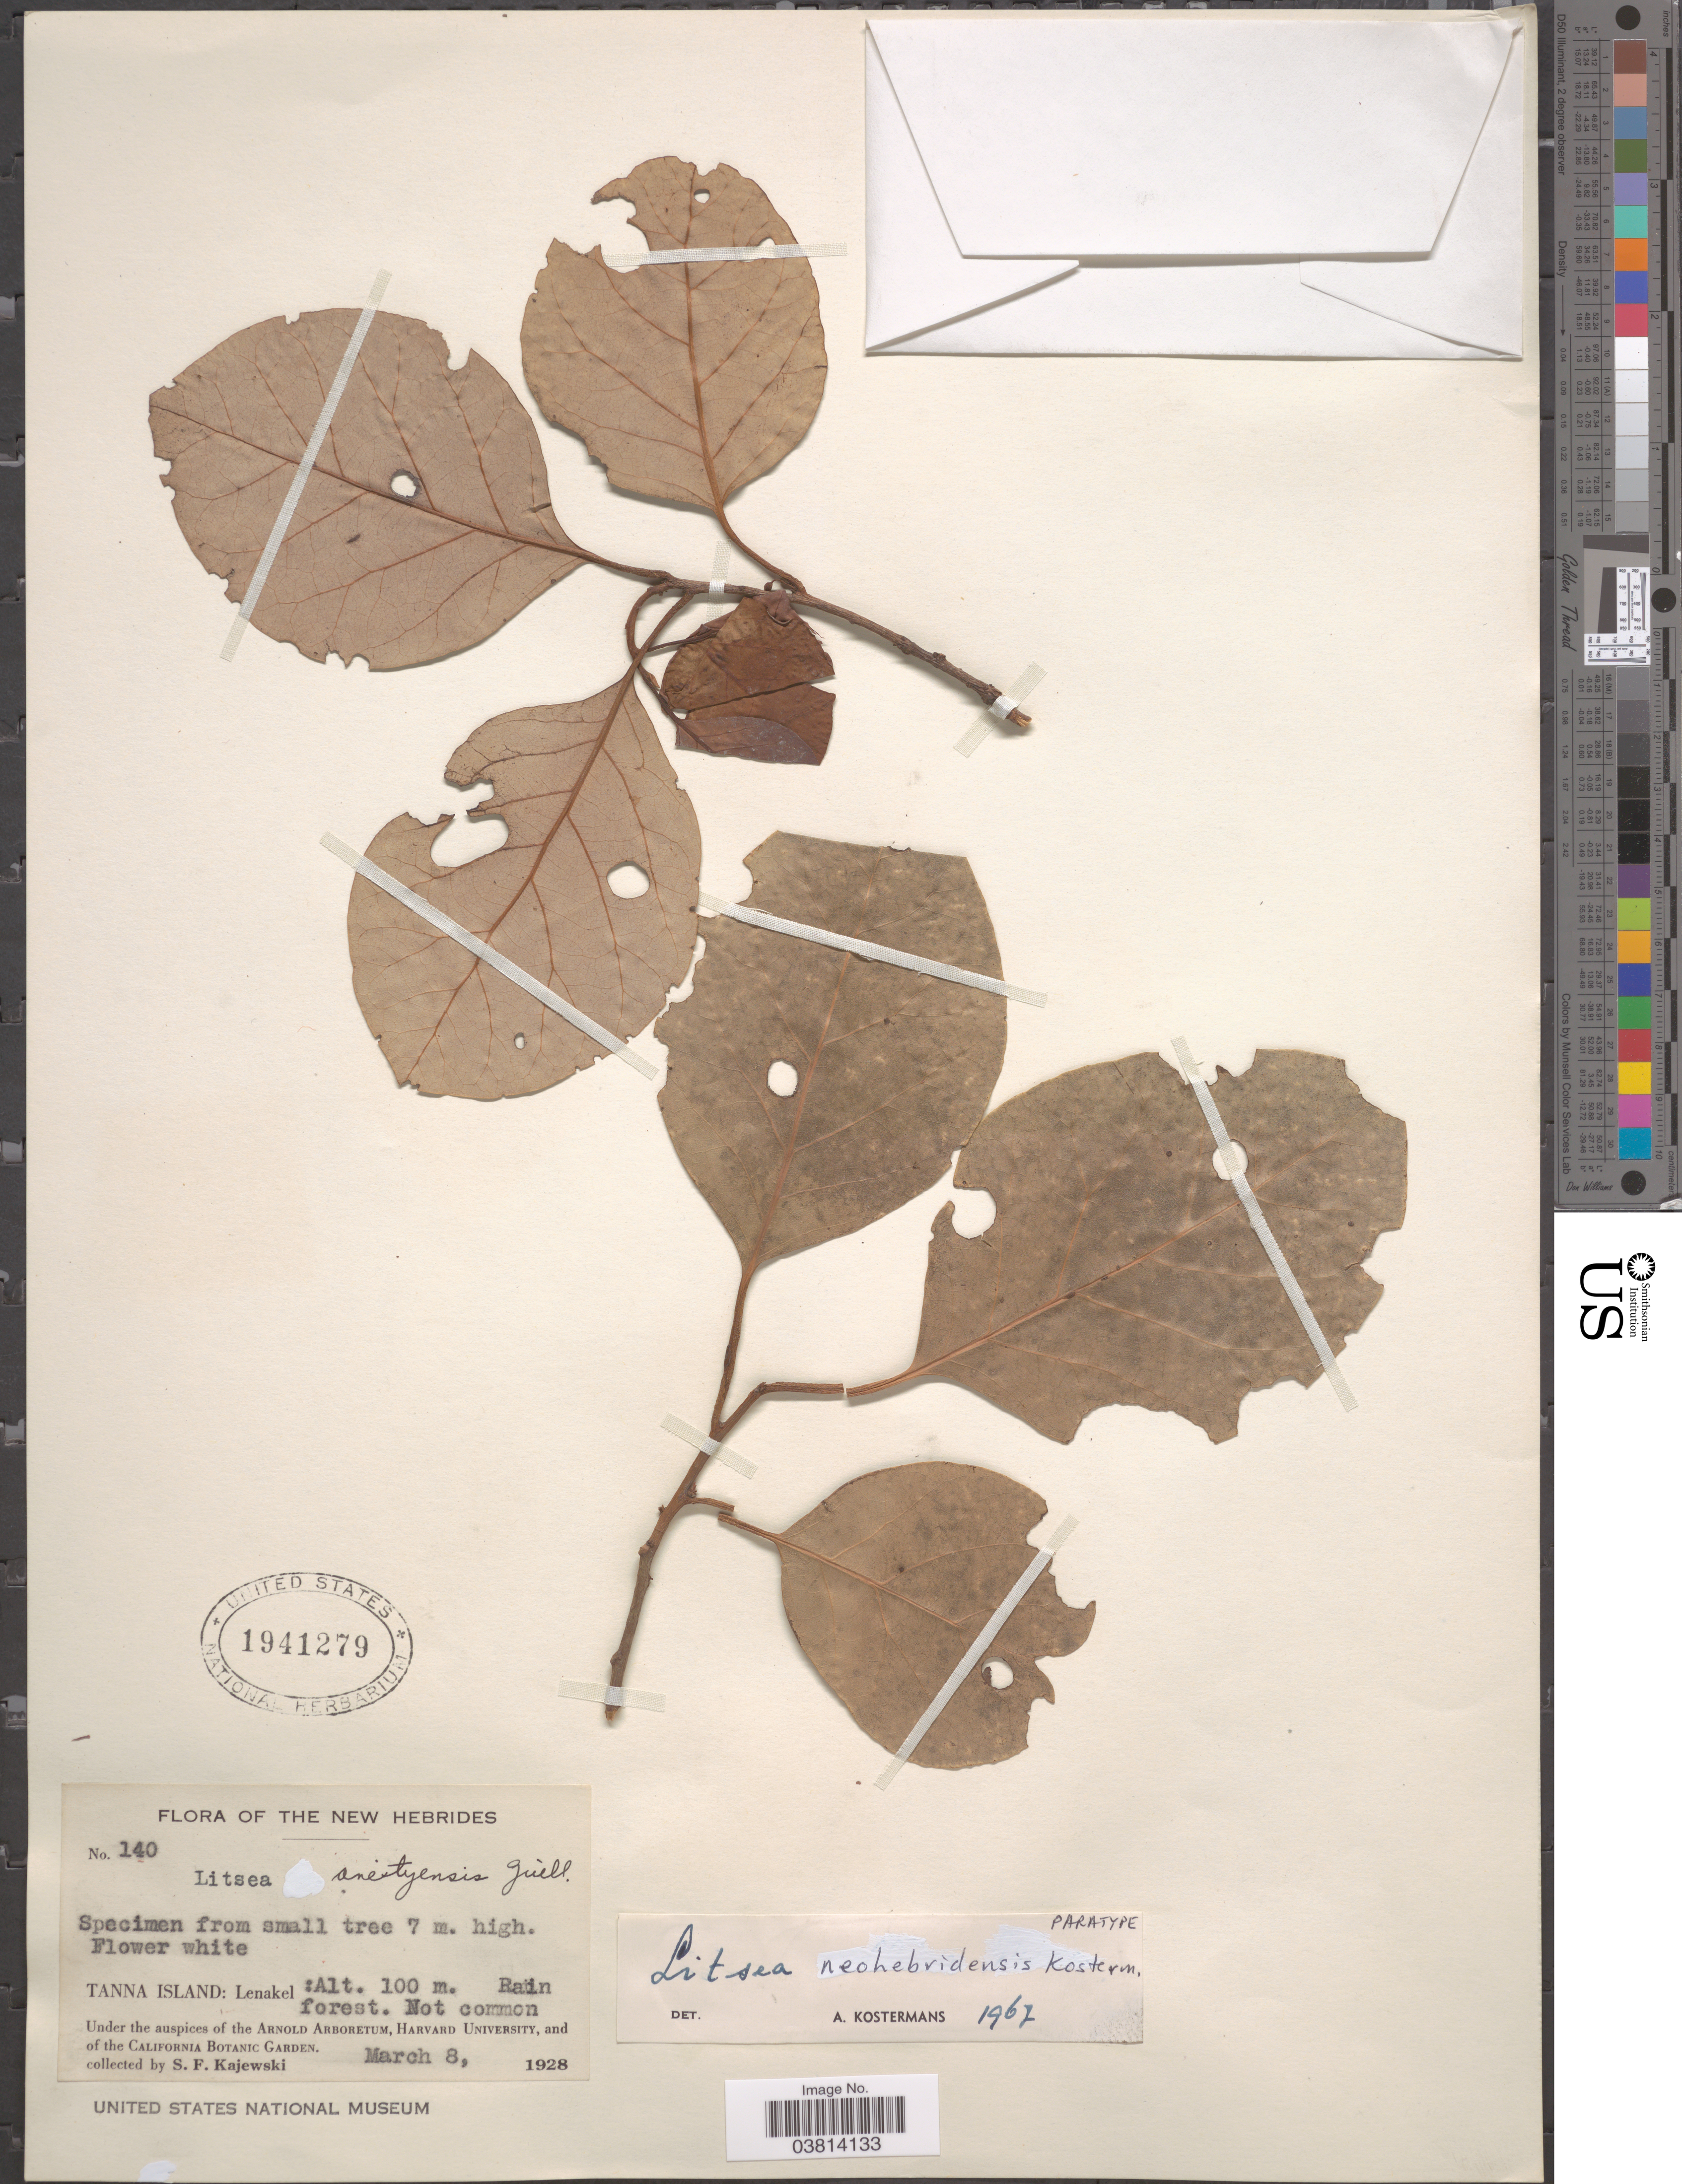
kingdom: Plantae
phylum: Tracheophyta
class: Magnoliopsida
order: Laurales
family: Lauraceae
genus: Litsea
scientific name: Litsea neohebridensis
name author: Kosterm.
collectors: S. Kajewski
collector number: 140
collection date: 1928-03-08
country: Vanuatu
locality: The New Hebrides. Tanna Island: Lenakel.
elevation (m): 100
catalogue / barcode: US 1941279